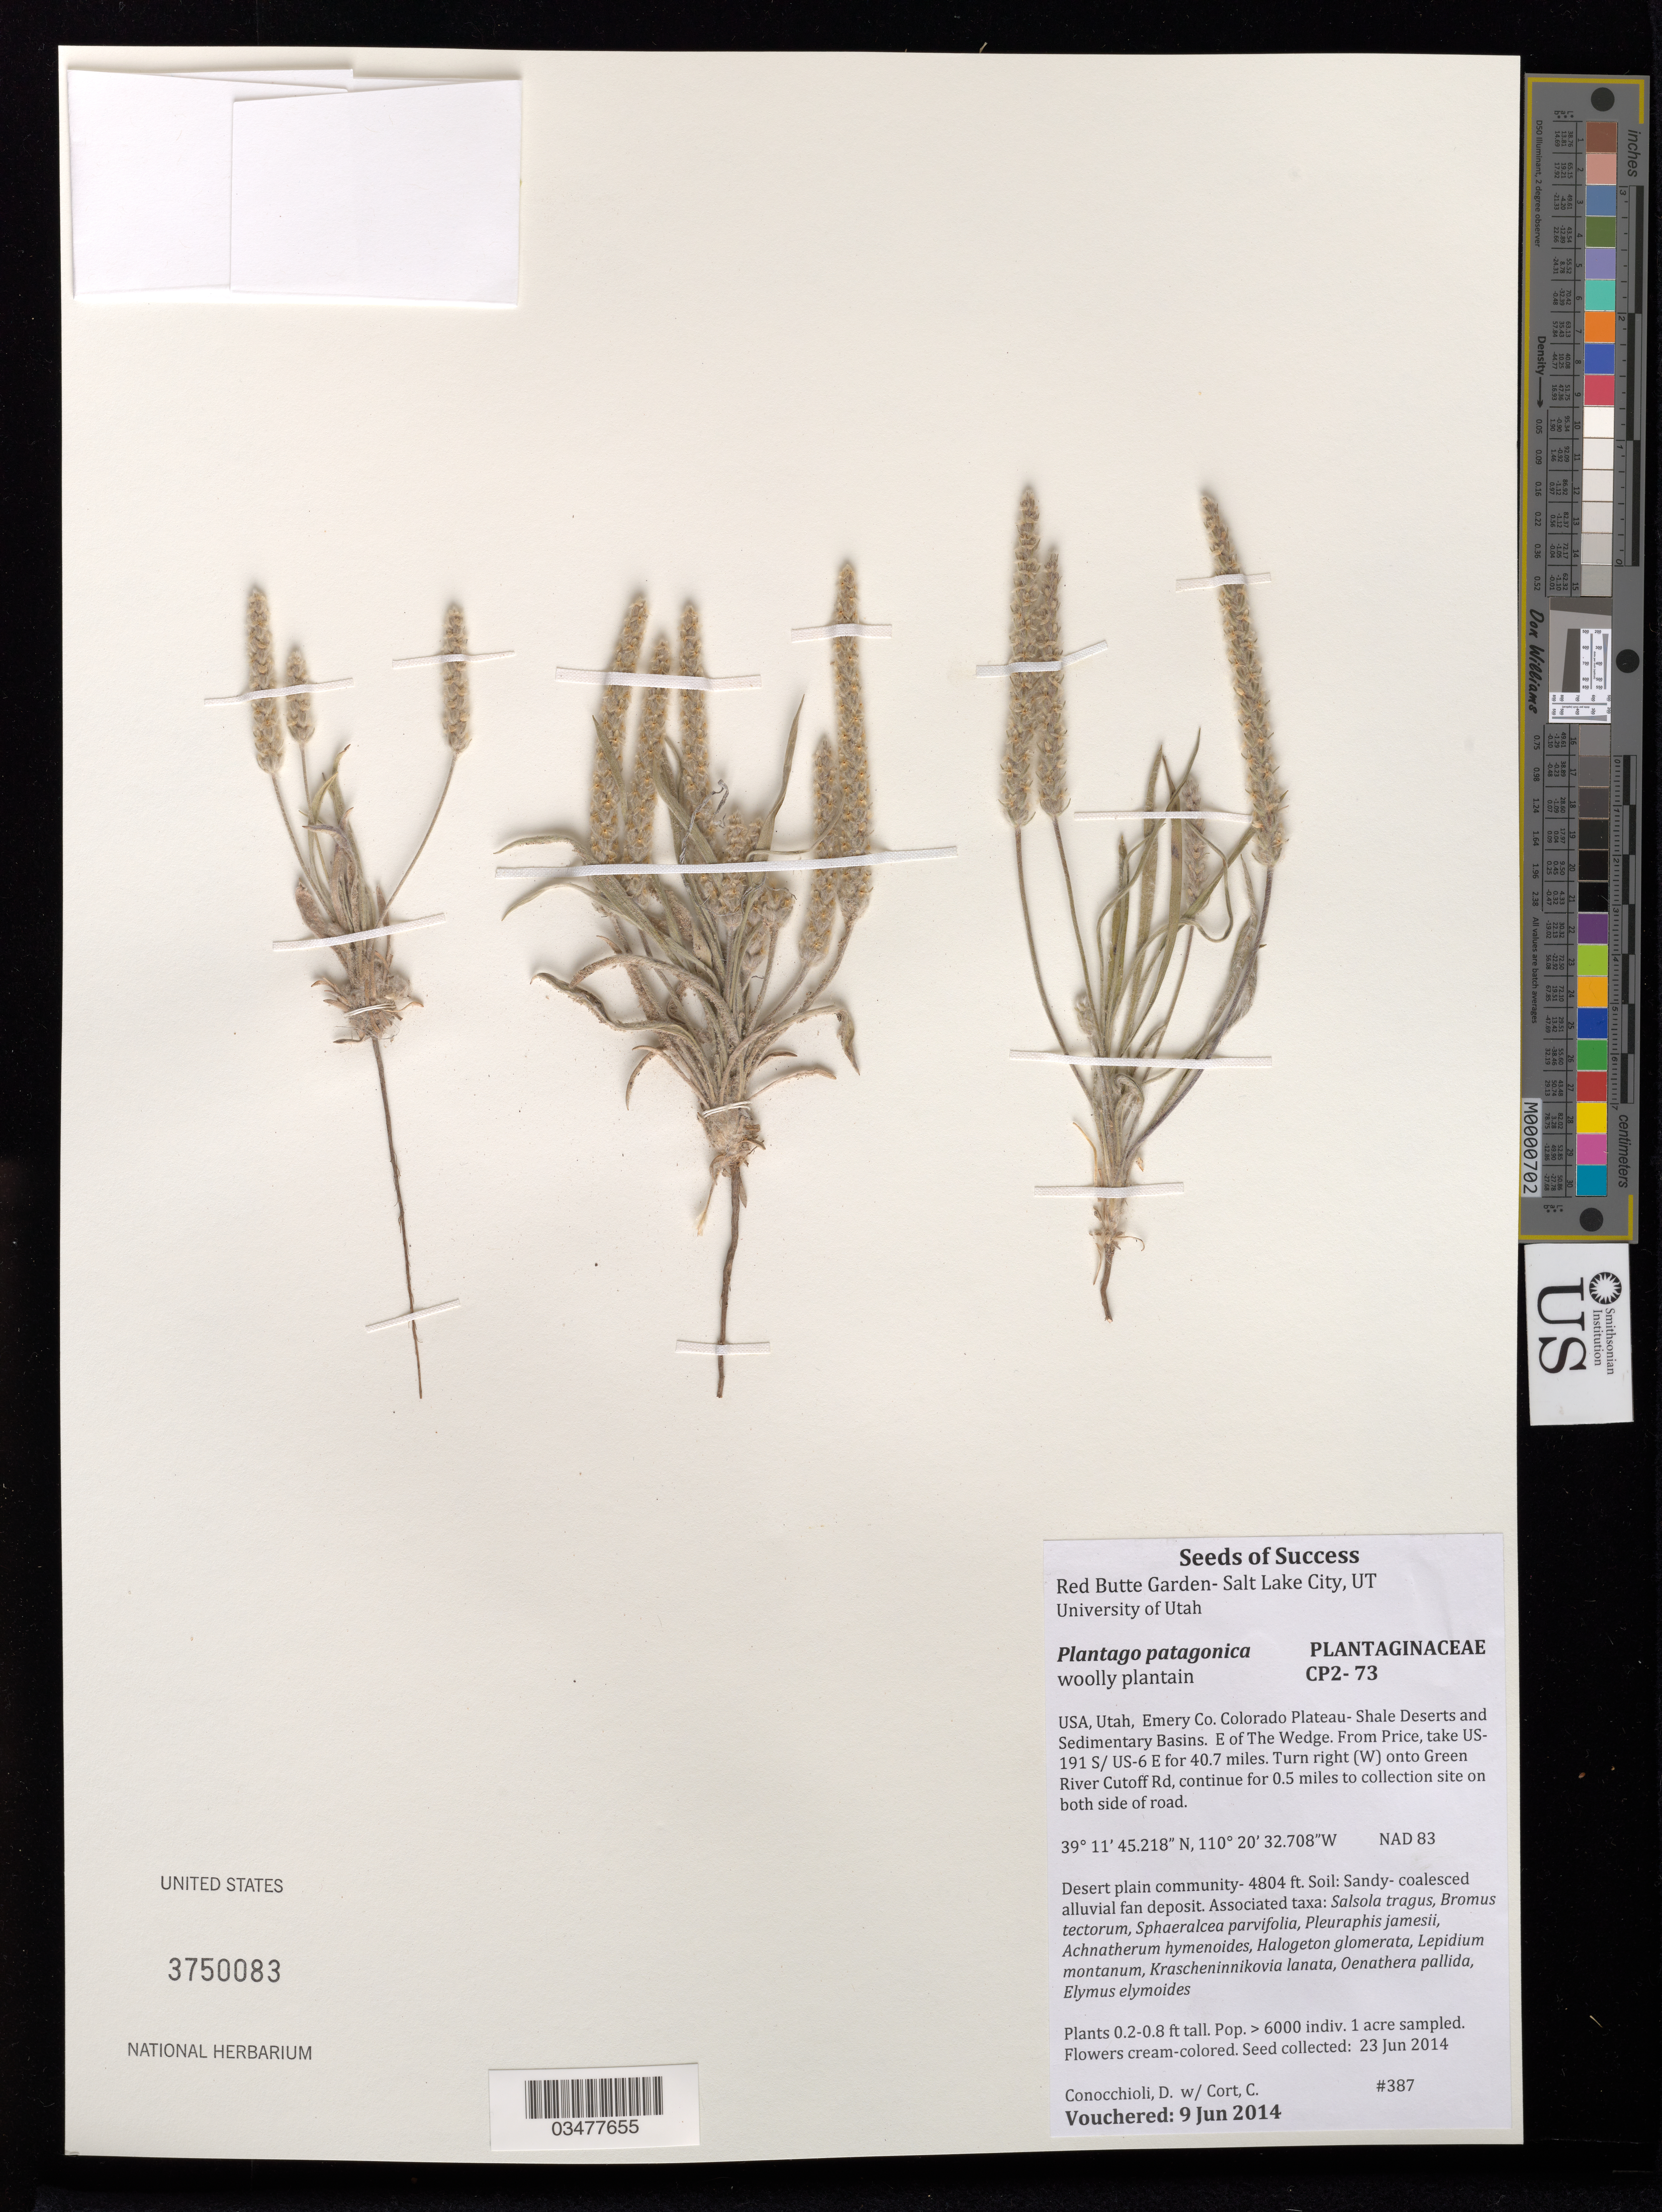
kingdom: Plantae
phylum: Tracheophyta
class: Magnoliopsida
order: Lamiales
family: Plantaginaceae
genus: Plantago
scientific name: Plantago patagonica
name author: Jacq.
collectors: D. Conocchioli & C. Cort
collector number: CP2-73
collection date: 2014-06-23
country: United States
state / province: Utah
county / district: Emery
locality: Colorado Plateau-Shale Deserts and Sedimentary Basins. E of the Wedge.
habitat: Desert plain community. Soil: sandy-coalesced alluvial fan deposit. With Lepidium montanum, Oenathera pallida, Elymus elymoides, etc.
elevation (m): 1464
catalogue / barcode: US 3750083